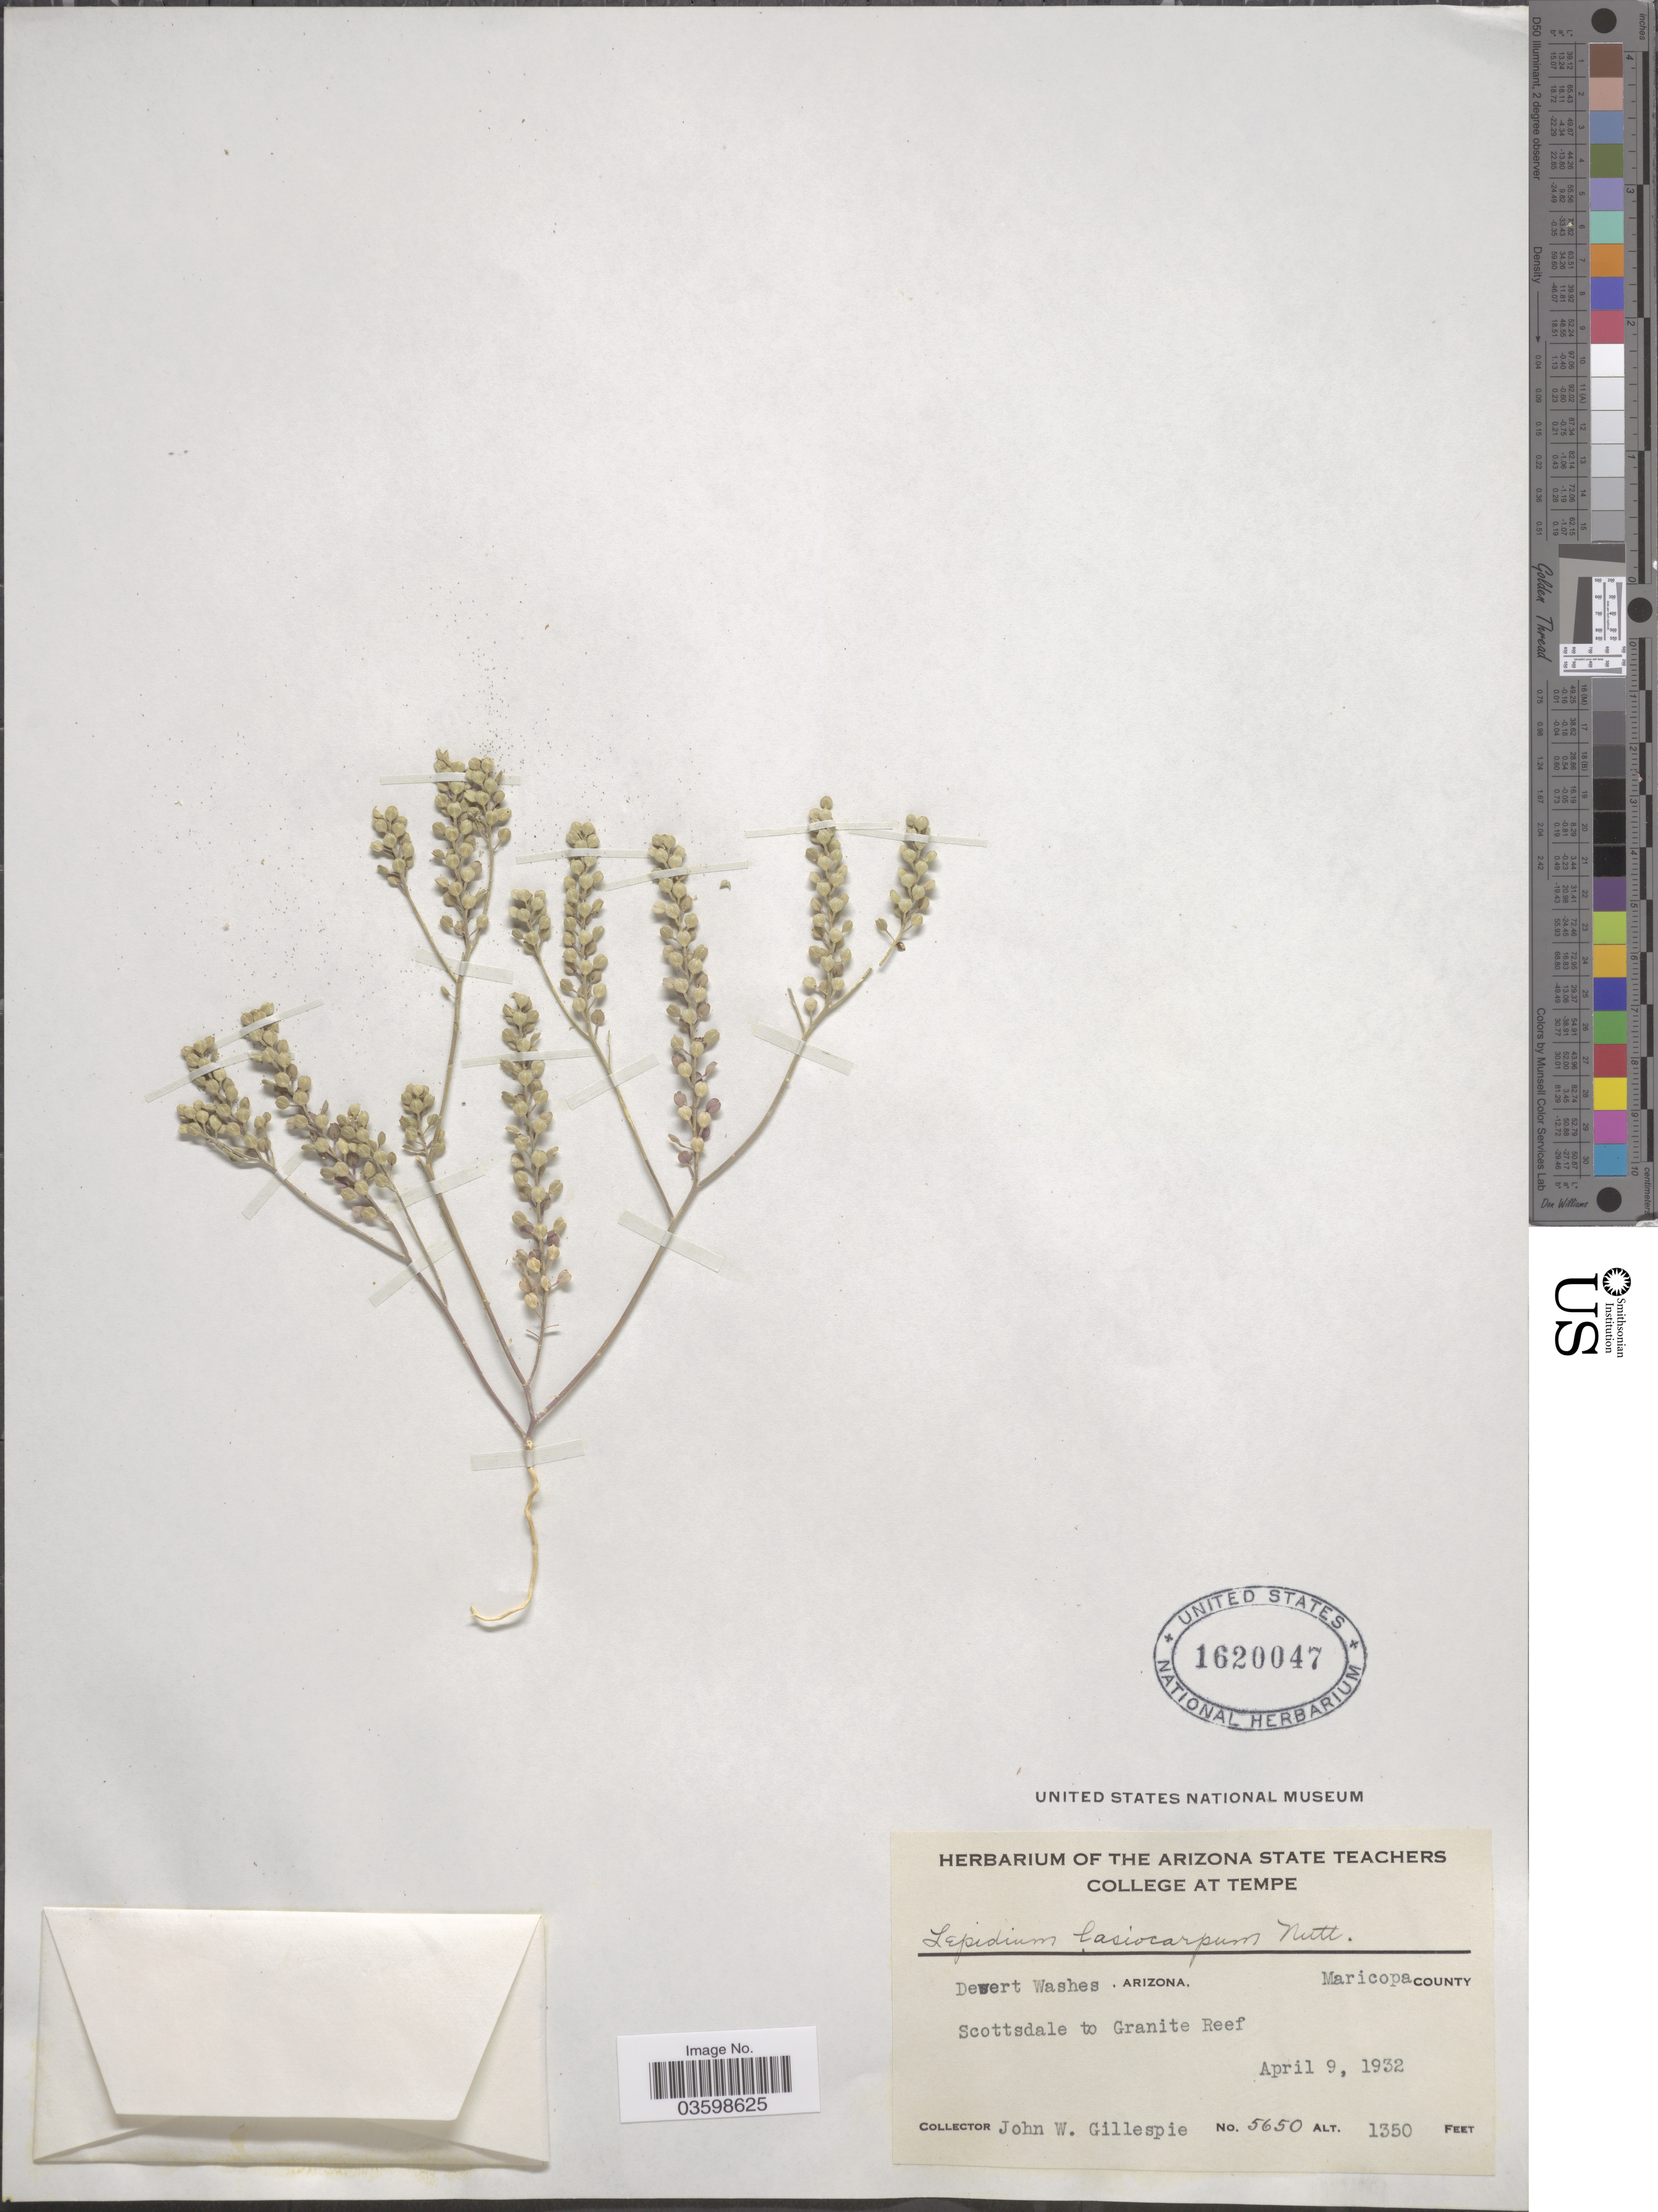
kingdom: Plantae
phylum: Tracheophyta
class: Magnoliopsida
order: Brassicales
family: Brassicaceae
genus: Lepidium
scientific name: Lepidium lasiocarpum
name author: Nutt.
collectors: J. W. Gillespie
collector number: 5650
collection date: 1932-04-09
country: United States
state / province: Arizona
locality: Desert Washes. Maricopa County. Scottsdale to Granite Reef.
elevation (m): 411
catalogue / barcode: US 1620047